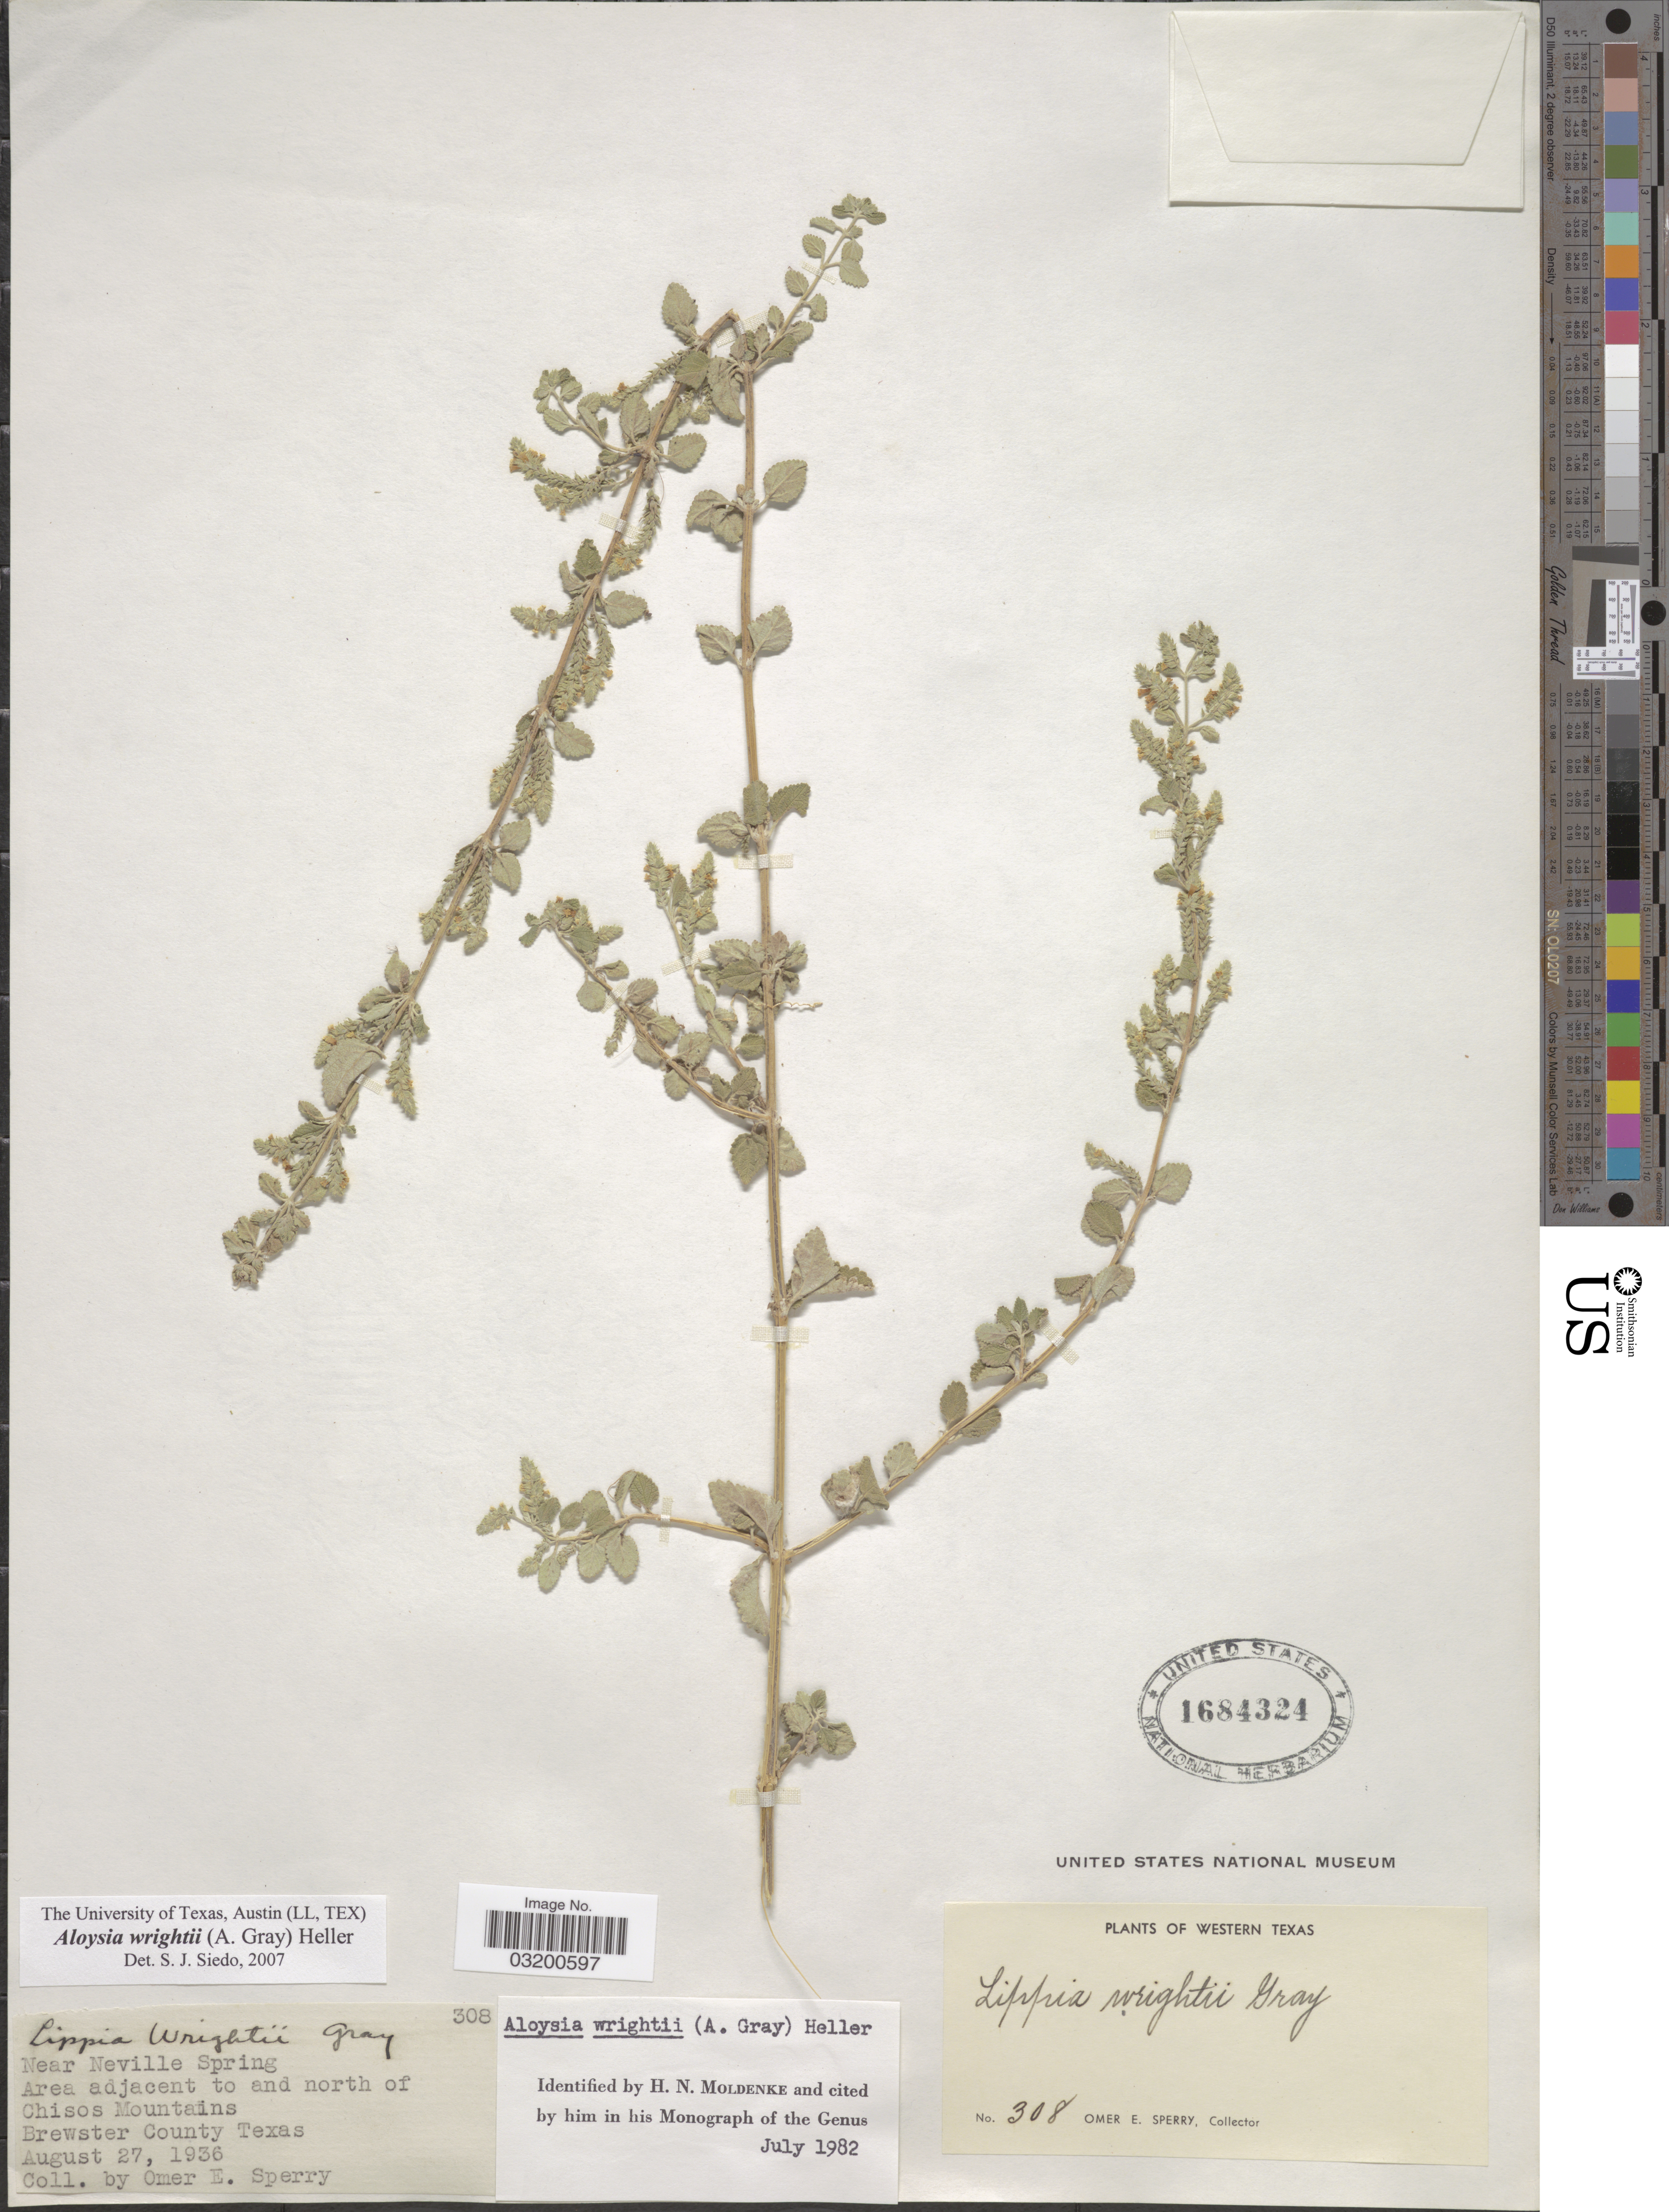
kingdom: Plantae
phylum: Tracheophyta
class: Magnoliopsida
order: Lamiales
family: Verbenaceae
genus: Aloysia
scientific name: Aloysia wrightii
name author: A. Heller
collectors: O. E. Sperry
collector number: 308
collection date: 1936-08-27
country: United States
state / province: Texas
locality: Western Texas. Near Neville Spring. Area Adjacent to and north of Chisos Mountains. Brewster County.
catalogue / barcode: US 1684324